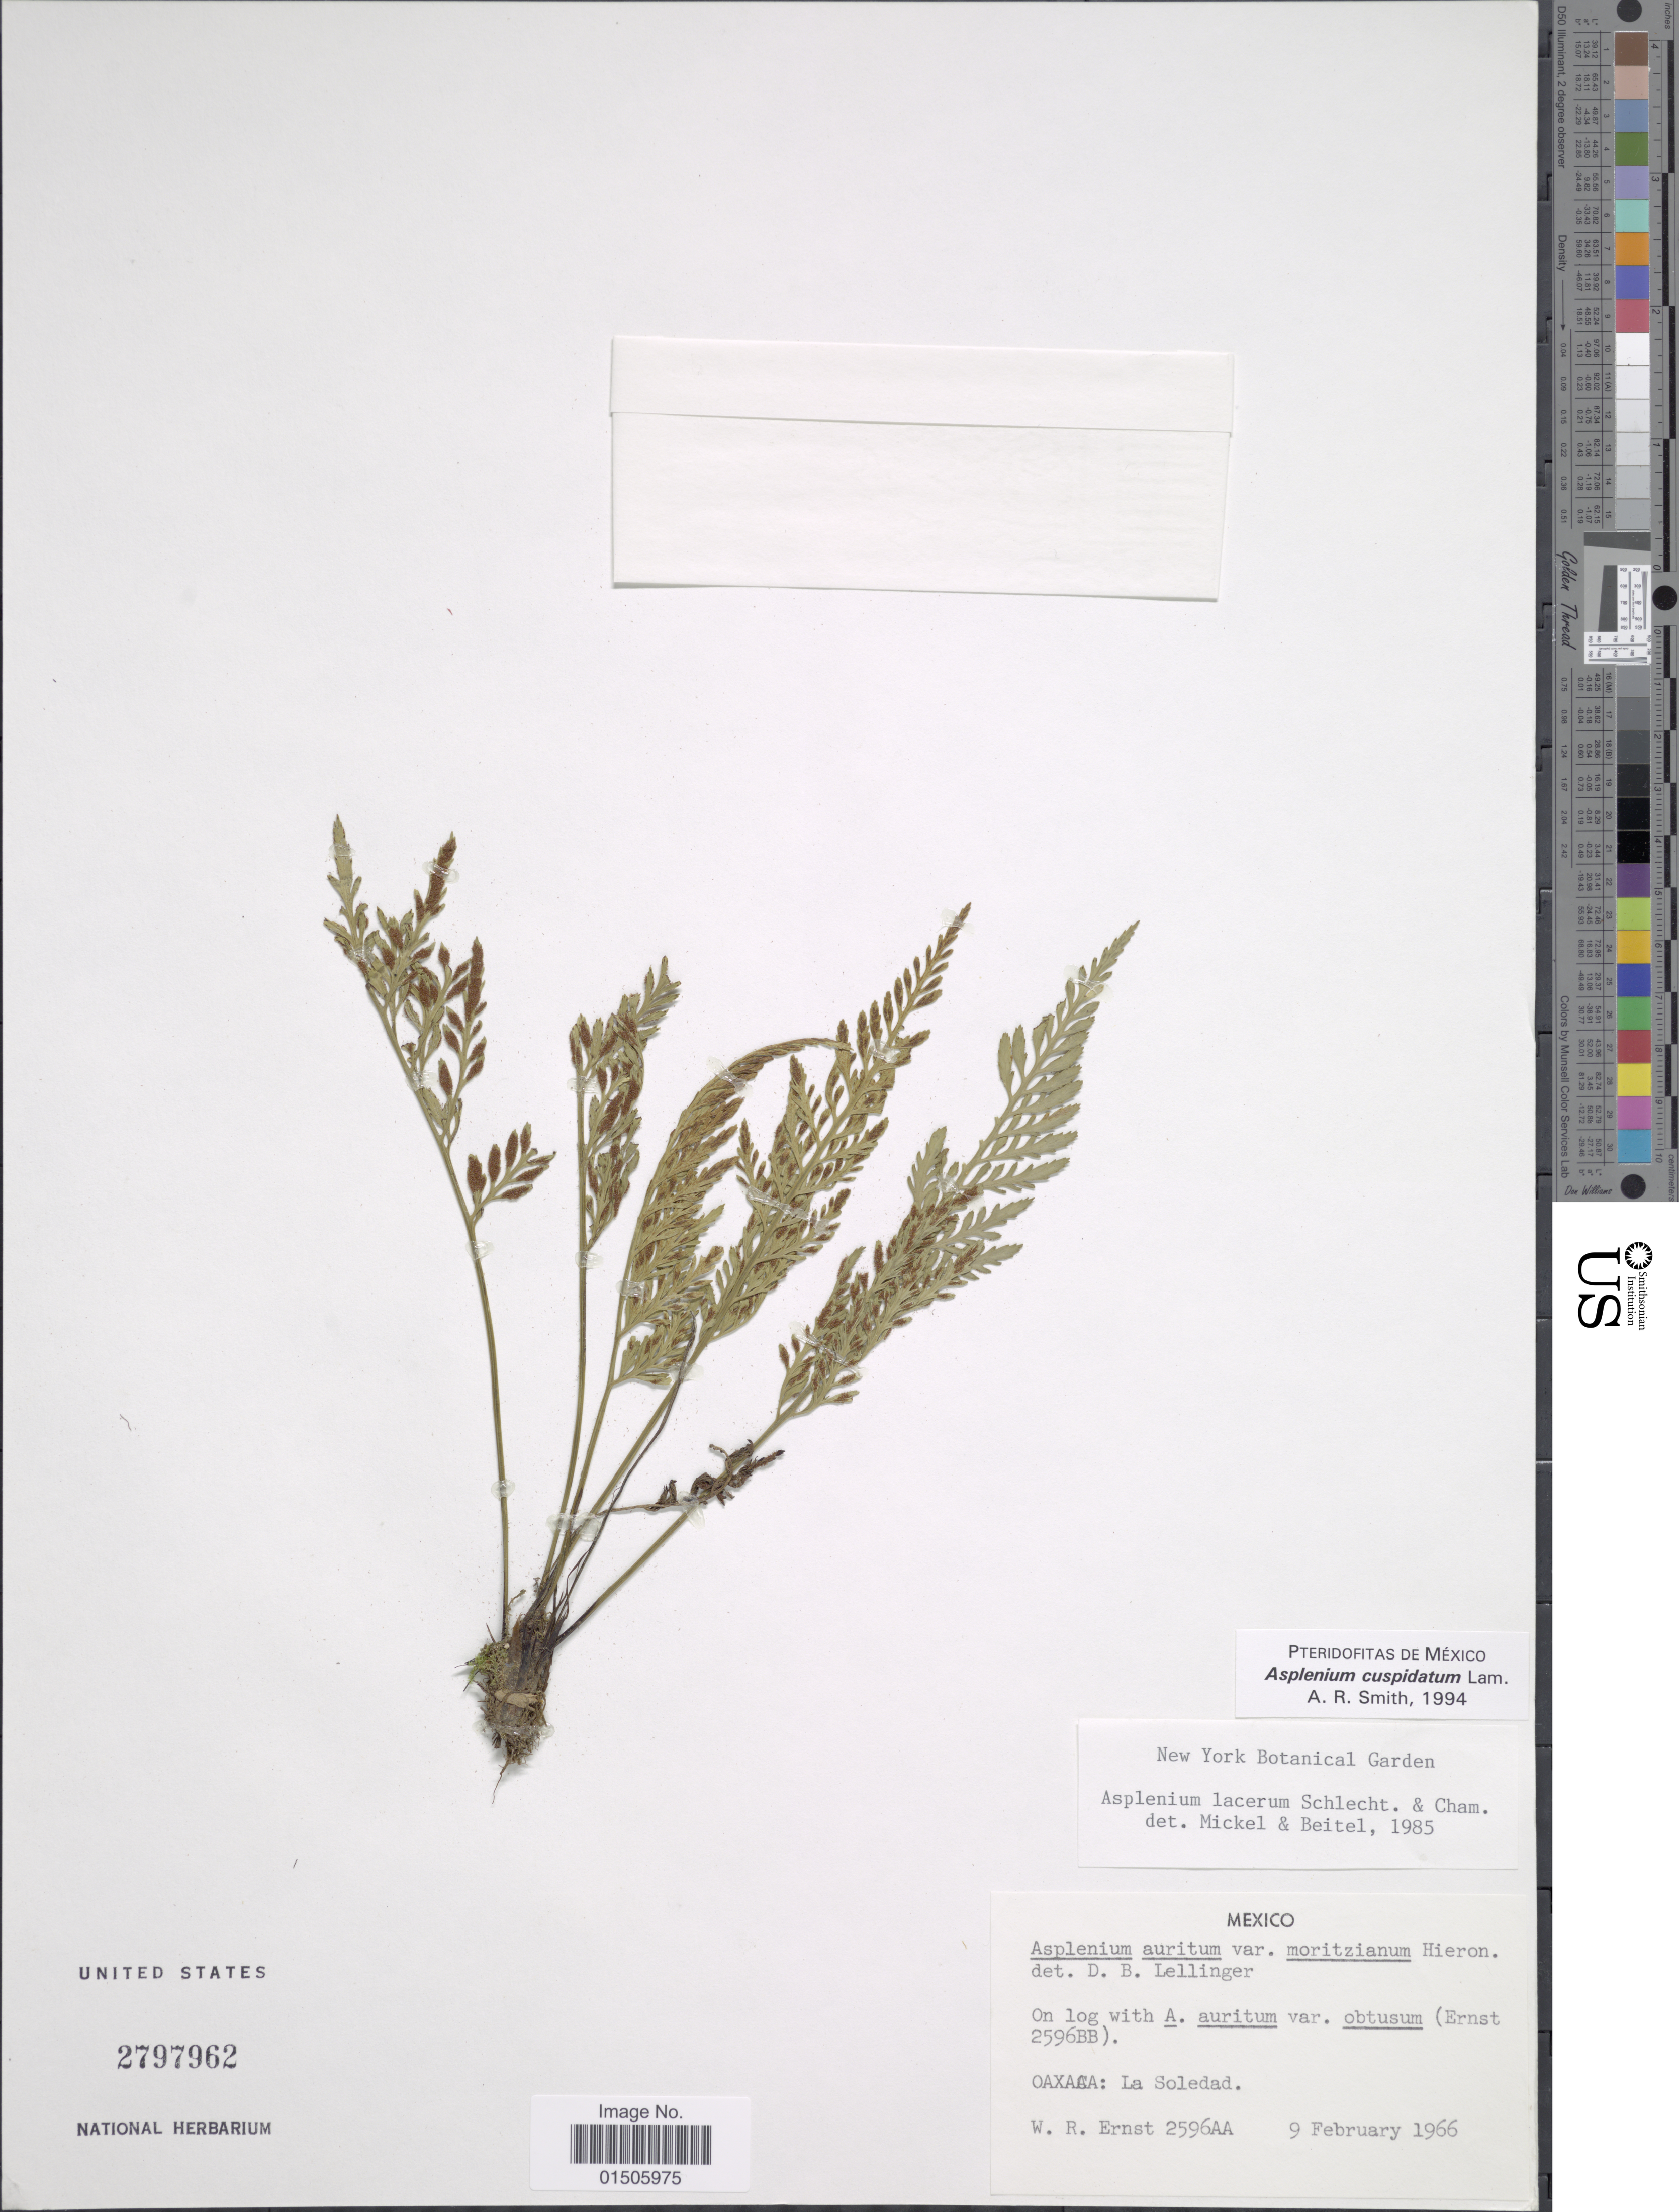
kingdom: Plantae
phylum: Tracheophyta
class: Polypodiopsida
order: Polypodiales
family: Aspleniaceae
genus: Asplenium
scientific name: Asplenium cuspidatum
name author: Lam.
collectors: W. R. Ernst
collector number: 2596AA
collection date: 1966-02-09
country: Mexico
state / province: Oaxaca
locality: La Soledad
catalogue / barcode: US 2797962